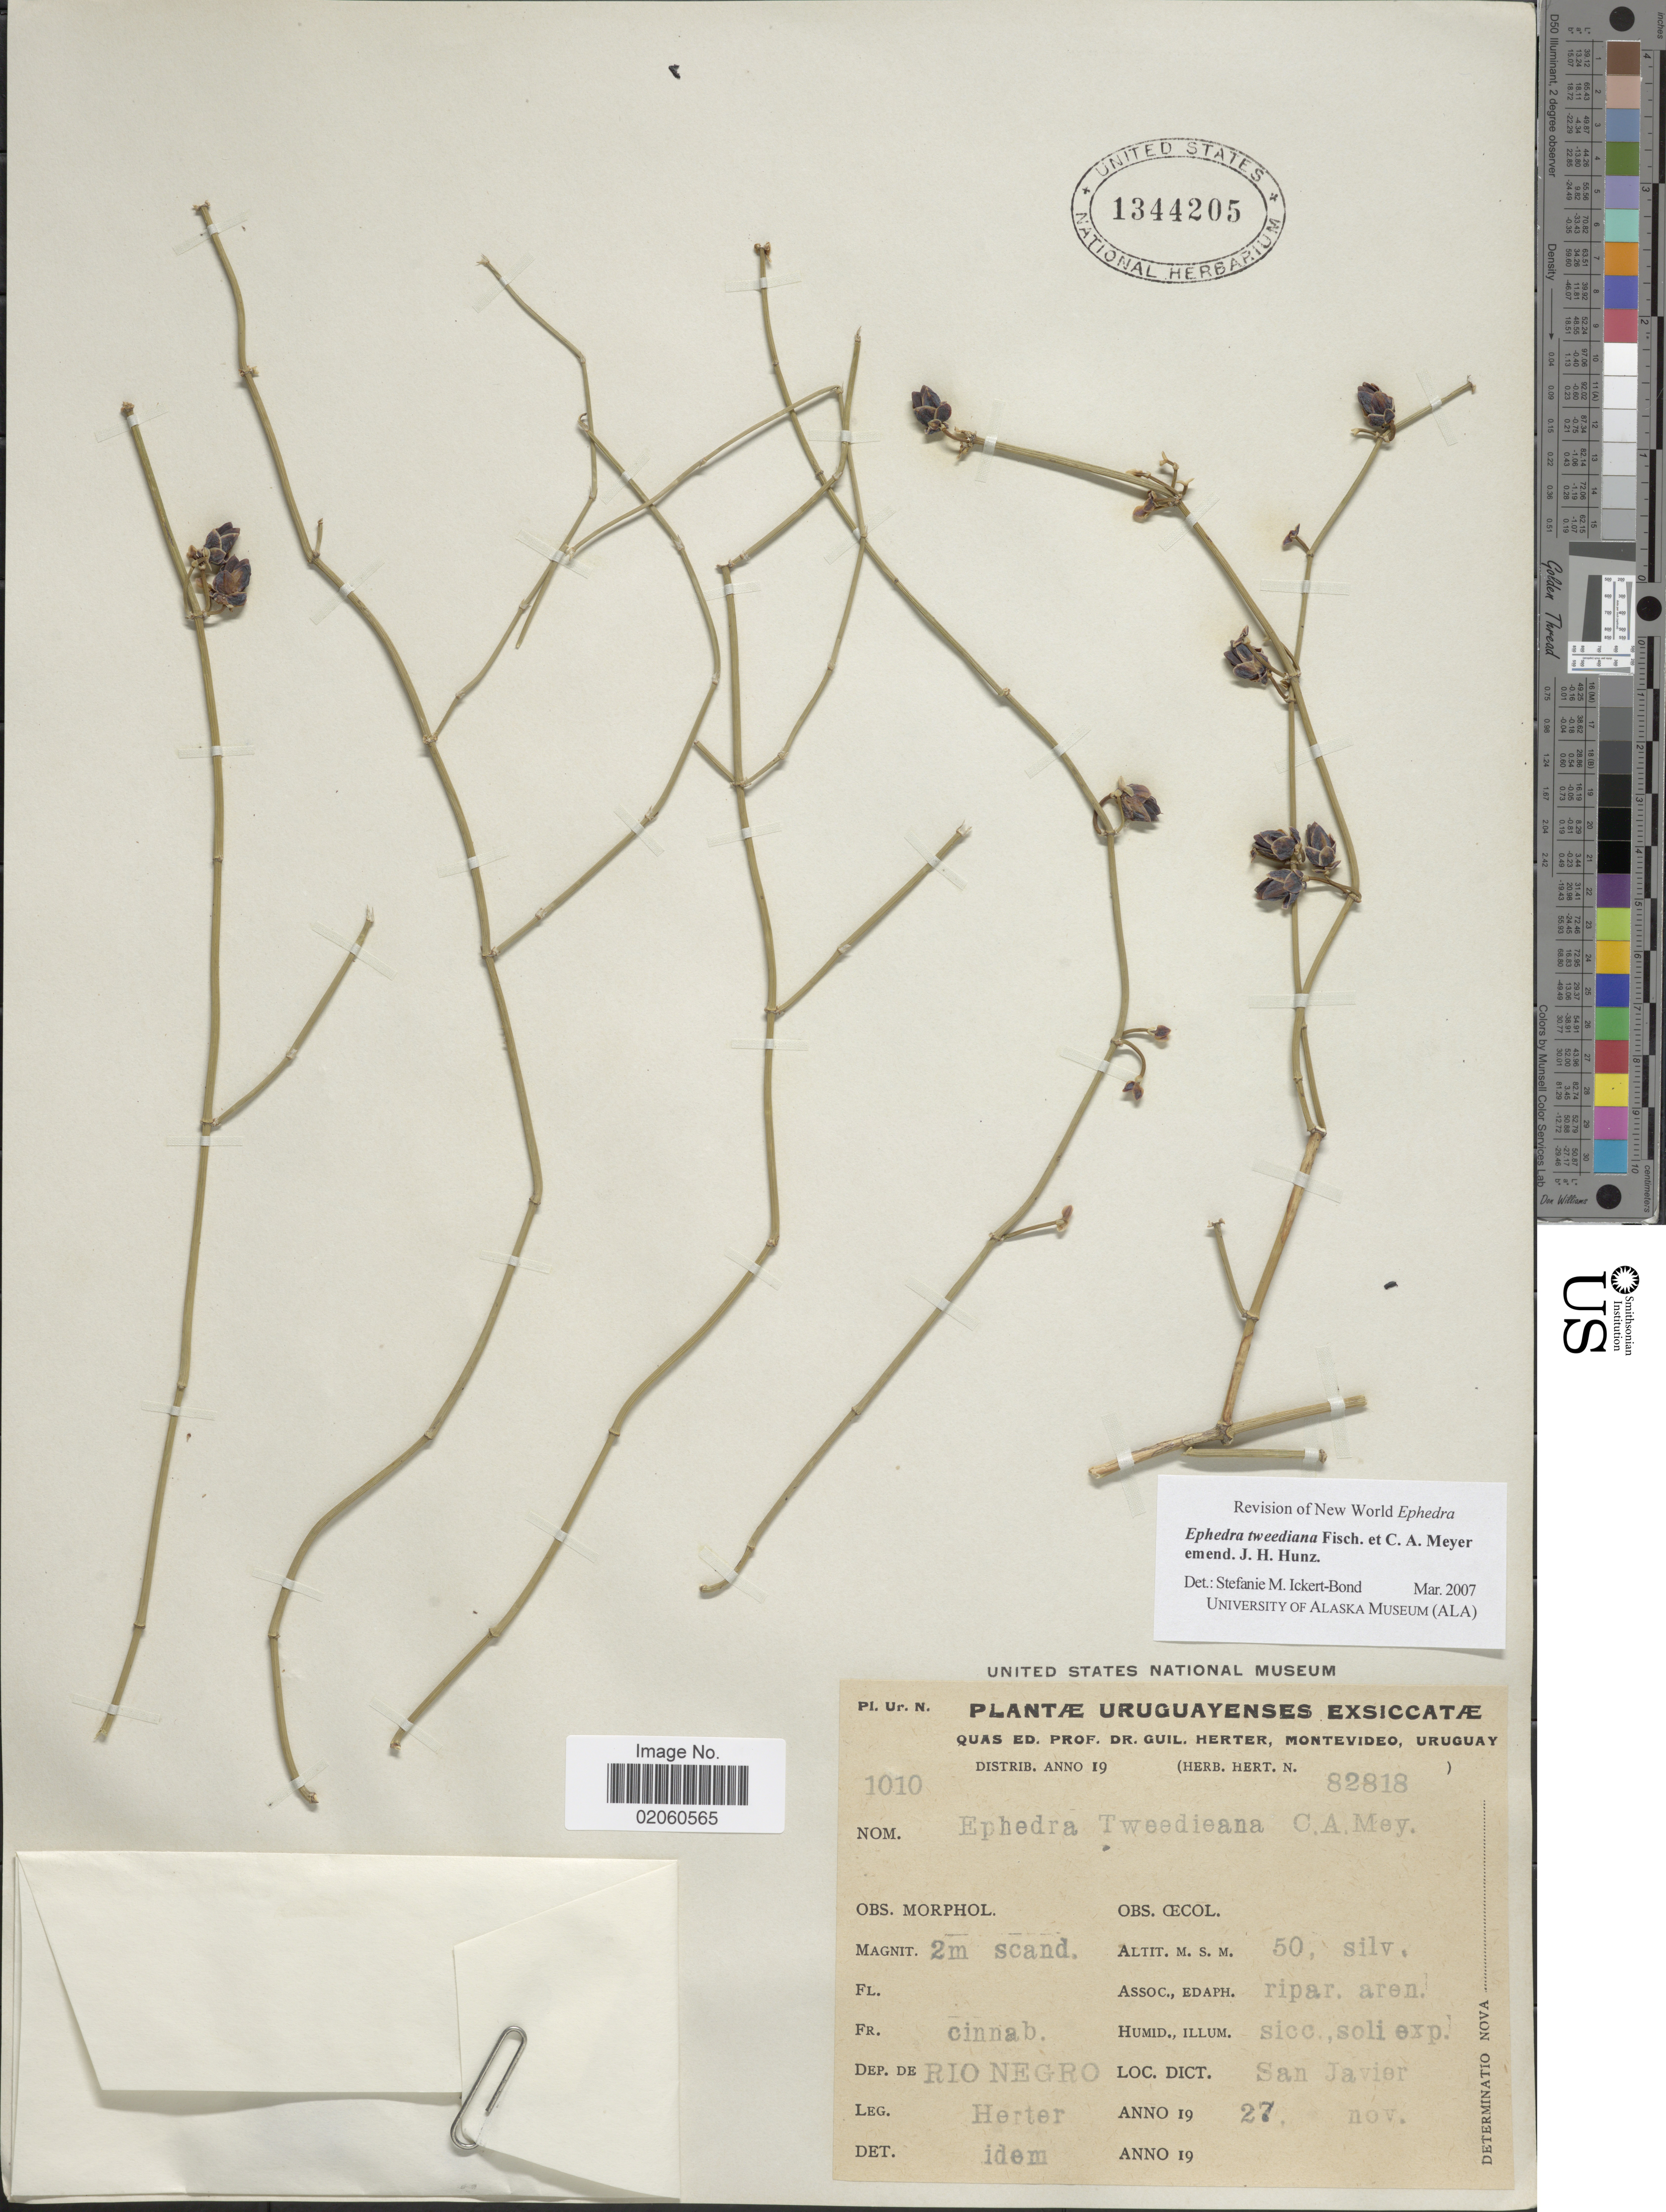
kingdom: Plantae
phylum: Tracheophyta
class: Gnetopsida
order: Ephedrales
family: Ephedraceae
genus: Ephedra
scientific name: Ephedra tweediana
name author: Fisch. & C.A. Mey.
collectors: G. Herter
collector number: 1010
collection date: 1927-11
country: Uruguay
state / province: Rio Negro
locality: San Javier.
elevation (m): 50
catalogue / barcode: US 1344205